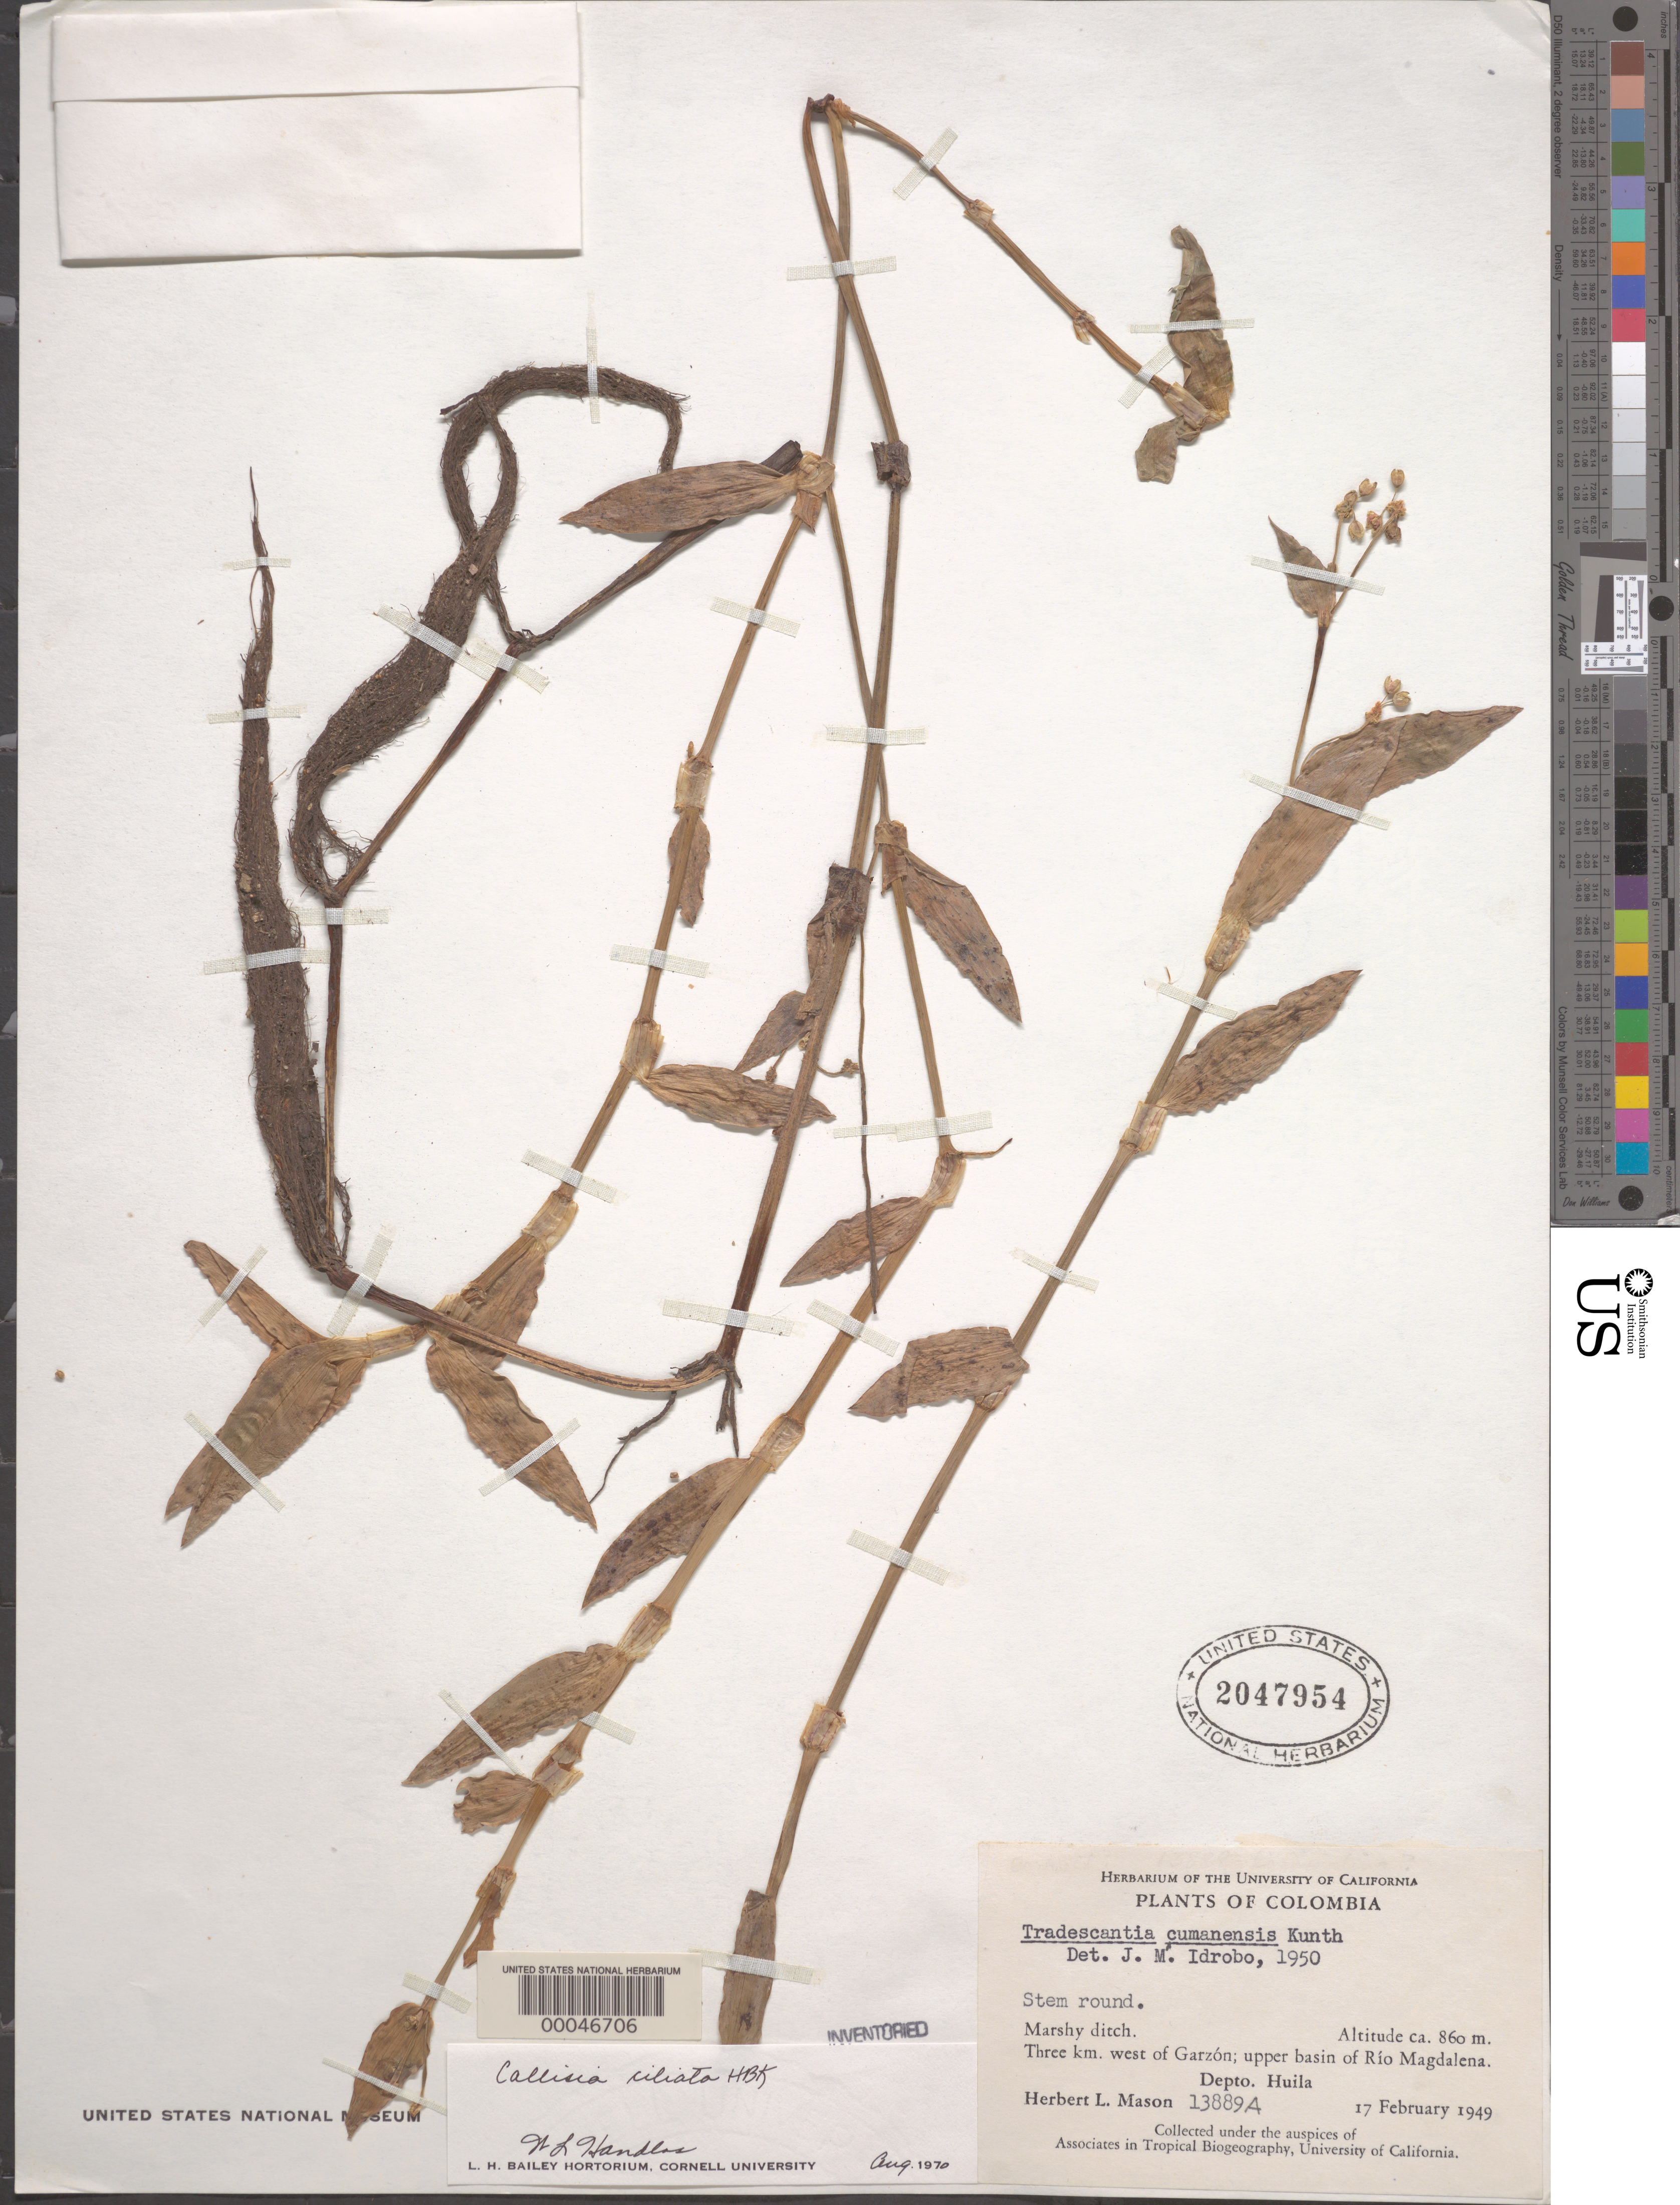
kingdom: Plantae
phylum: Tracheophyta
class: Liliopsida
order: Commelinales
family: Commelinaceae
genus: Callisia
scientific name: Callisia ciliata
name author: Kunth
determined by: Handlos, W. L.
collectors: H. L. Mason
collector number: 13889a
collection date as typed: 17 Feb 1949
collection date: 1949-02-17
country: Colombia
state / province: Huila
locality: W of Garzon, Rio Magdalena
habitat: Marshy ditch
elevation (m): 860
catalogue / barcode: US 2047954